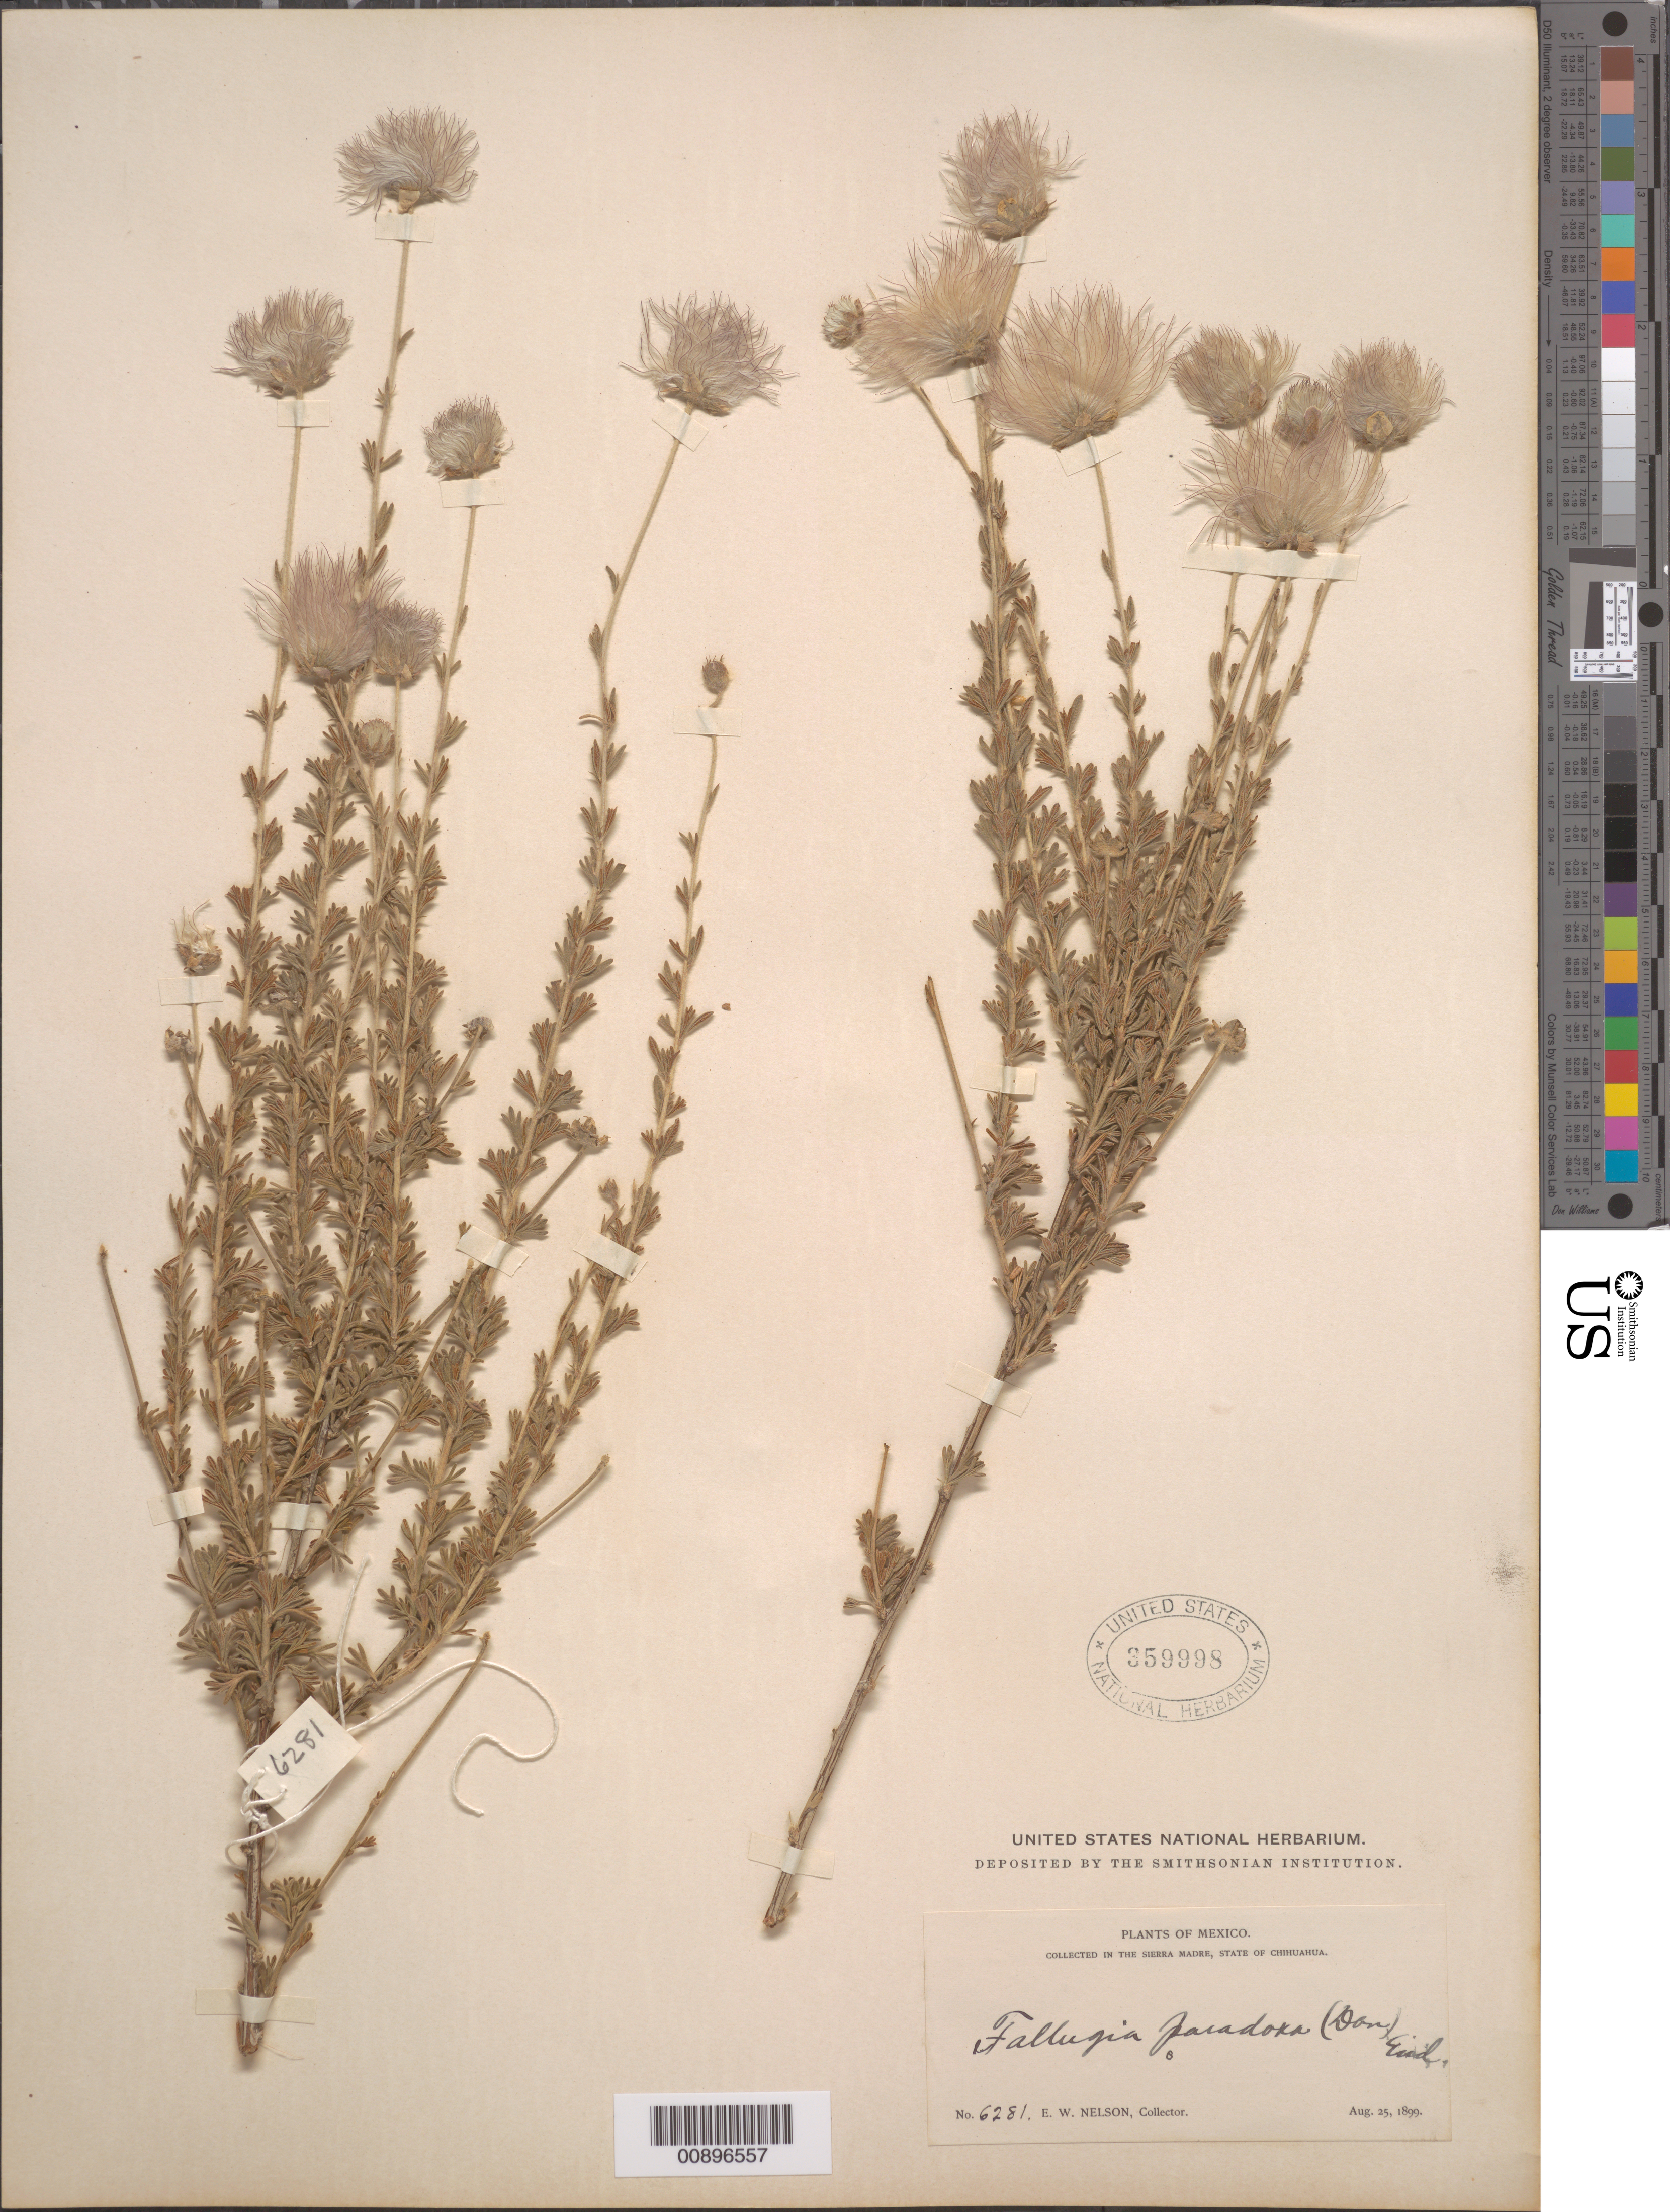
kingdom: Plantae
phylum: Tracheophyta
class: Magnoliopsida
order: Rosales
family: Rosaceae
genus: Fallugia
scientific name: Fallugia paradoxa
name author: (D. Don ex Tilloch & T. Taylor) Endl. ex Torr.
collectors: E. W. Nelson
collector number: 6281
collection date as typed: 25 Aug 1899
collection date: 1899-08-25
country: Mexico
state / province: Chihuahua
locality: Sierra Madre, Chihuahua.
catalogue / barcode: US 359998